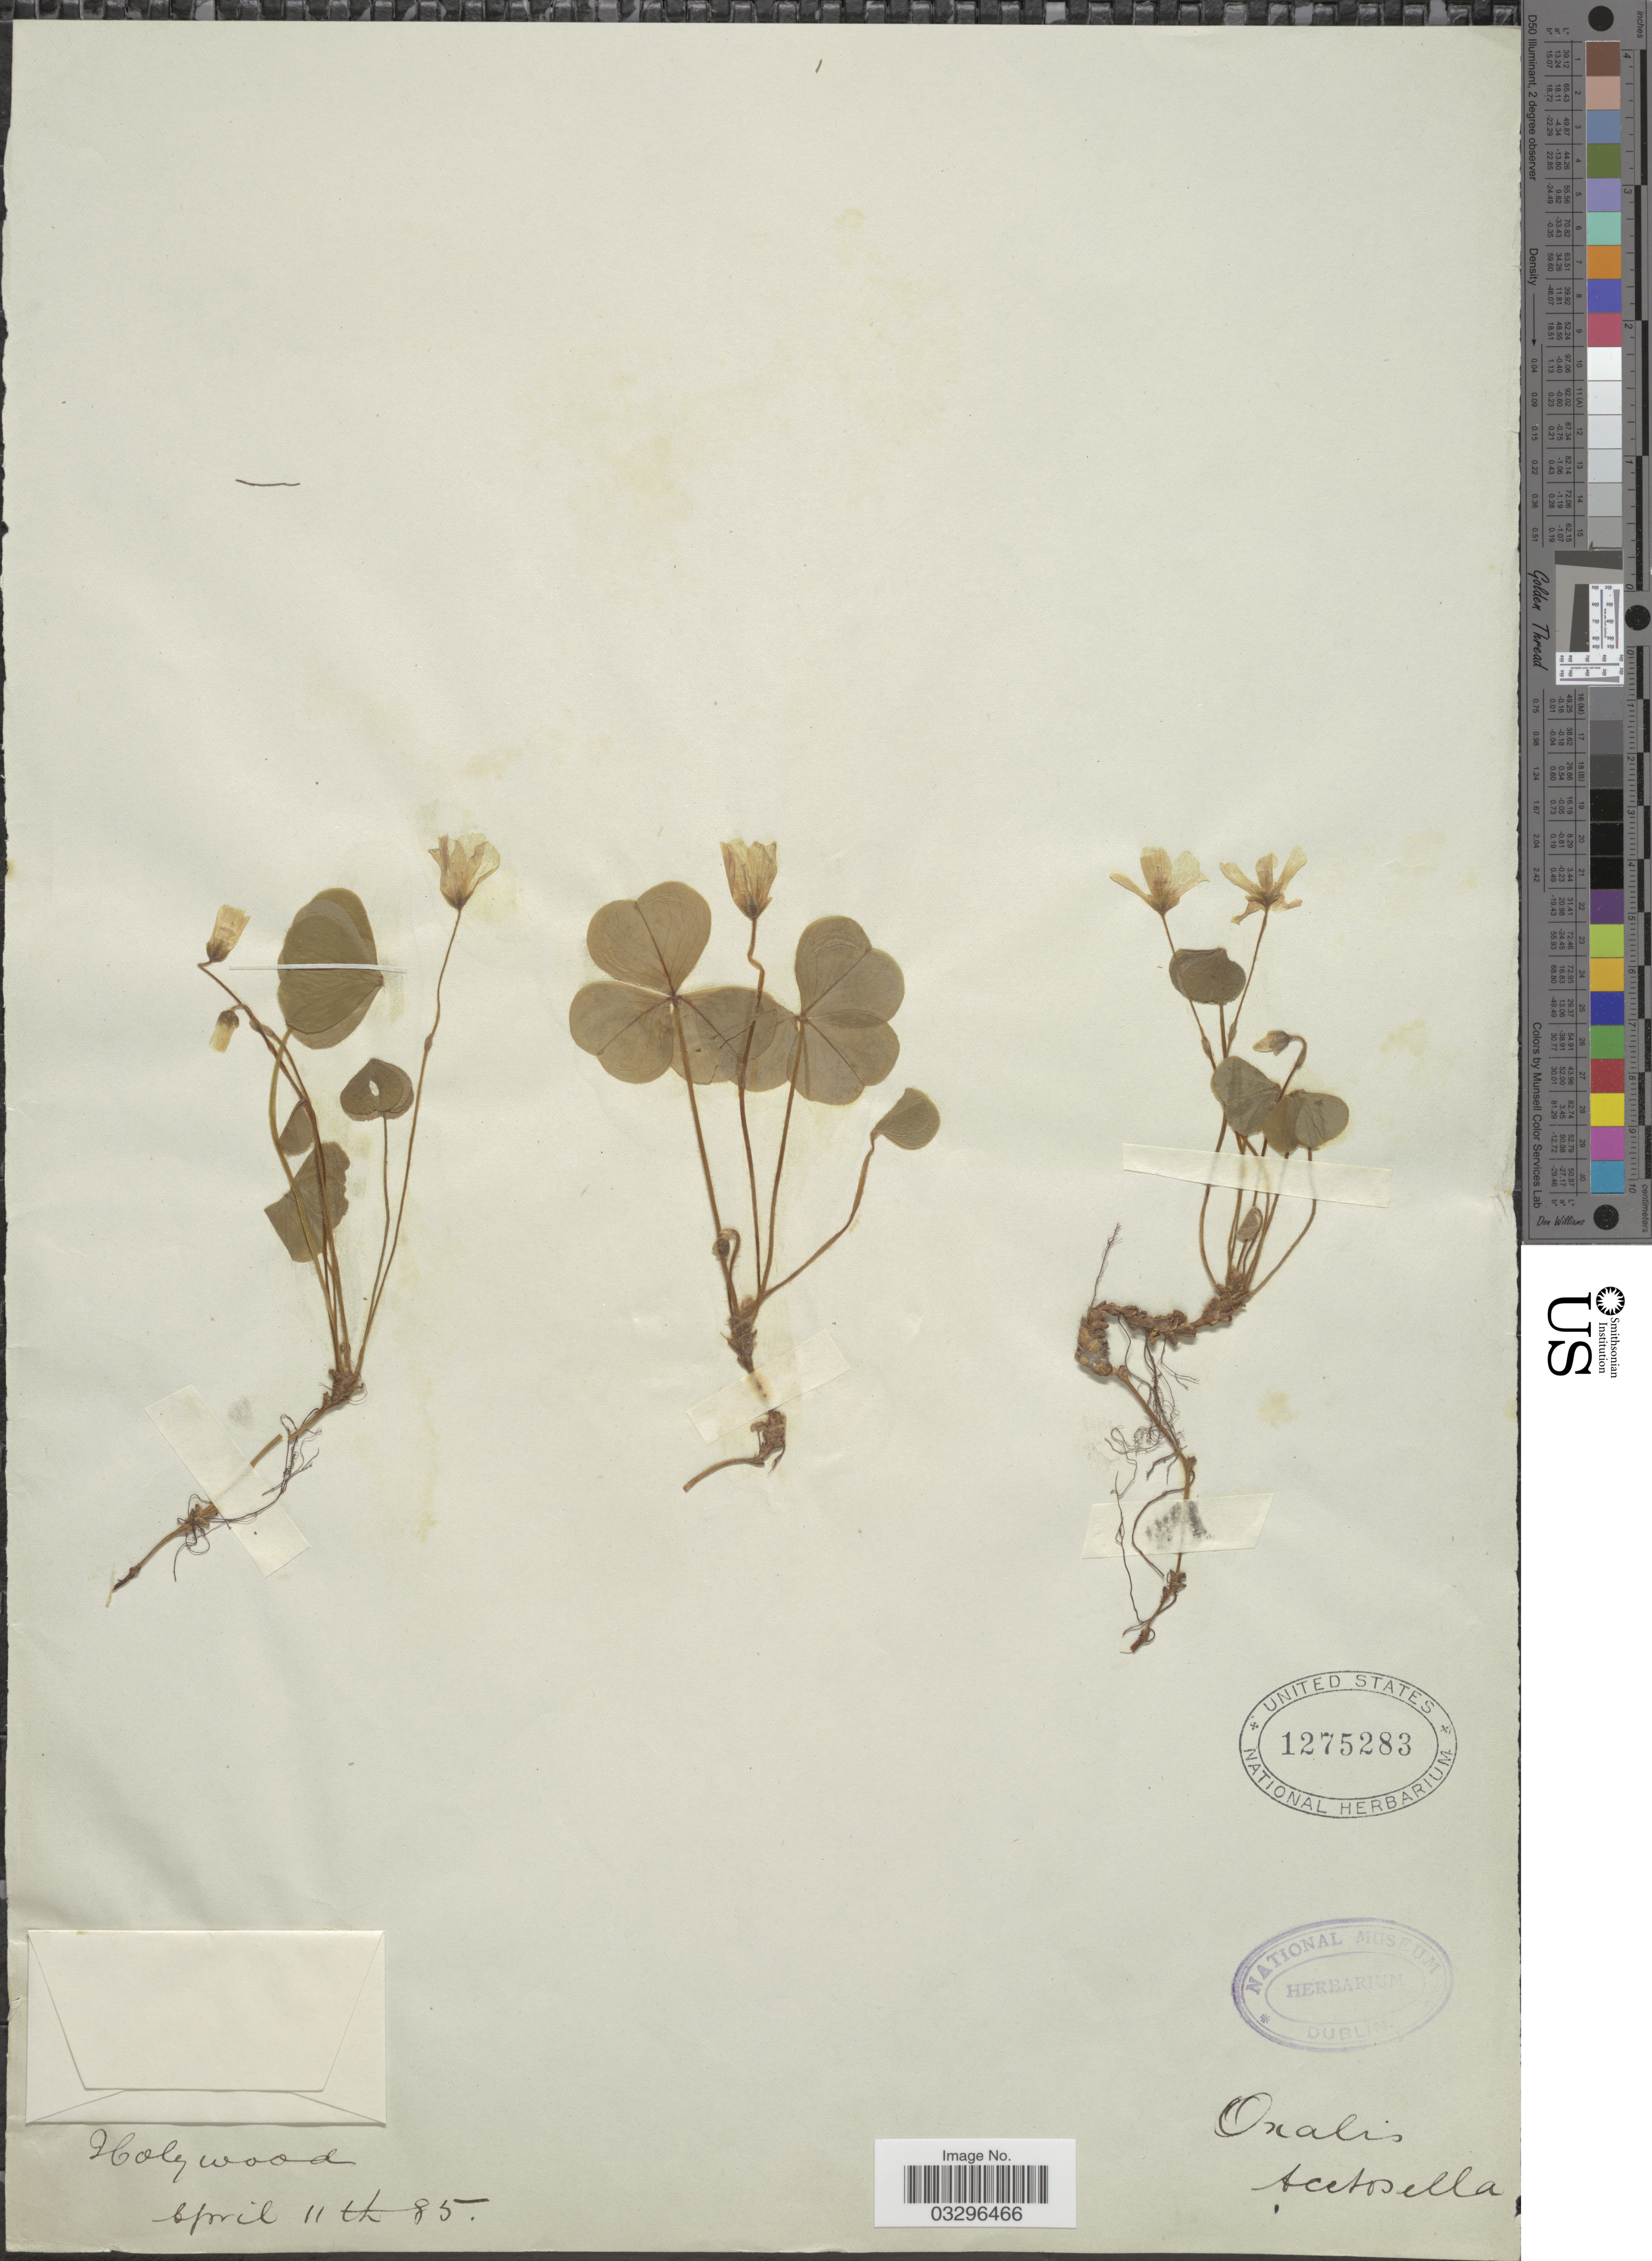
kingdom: Plantae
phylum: Tracheophyta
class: Magnoliopsida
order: Oxalidales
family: Oxalidaceae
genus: Oxalis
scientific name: Oxalis acetosella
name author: L.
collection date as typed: Transcribed d/m/y: 11/4/85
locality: Hollywood.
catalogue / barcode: US 1275283